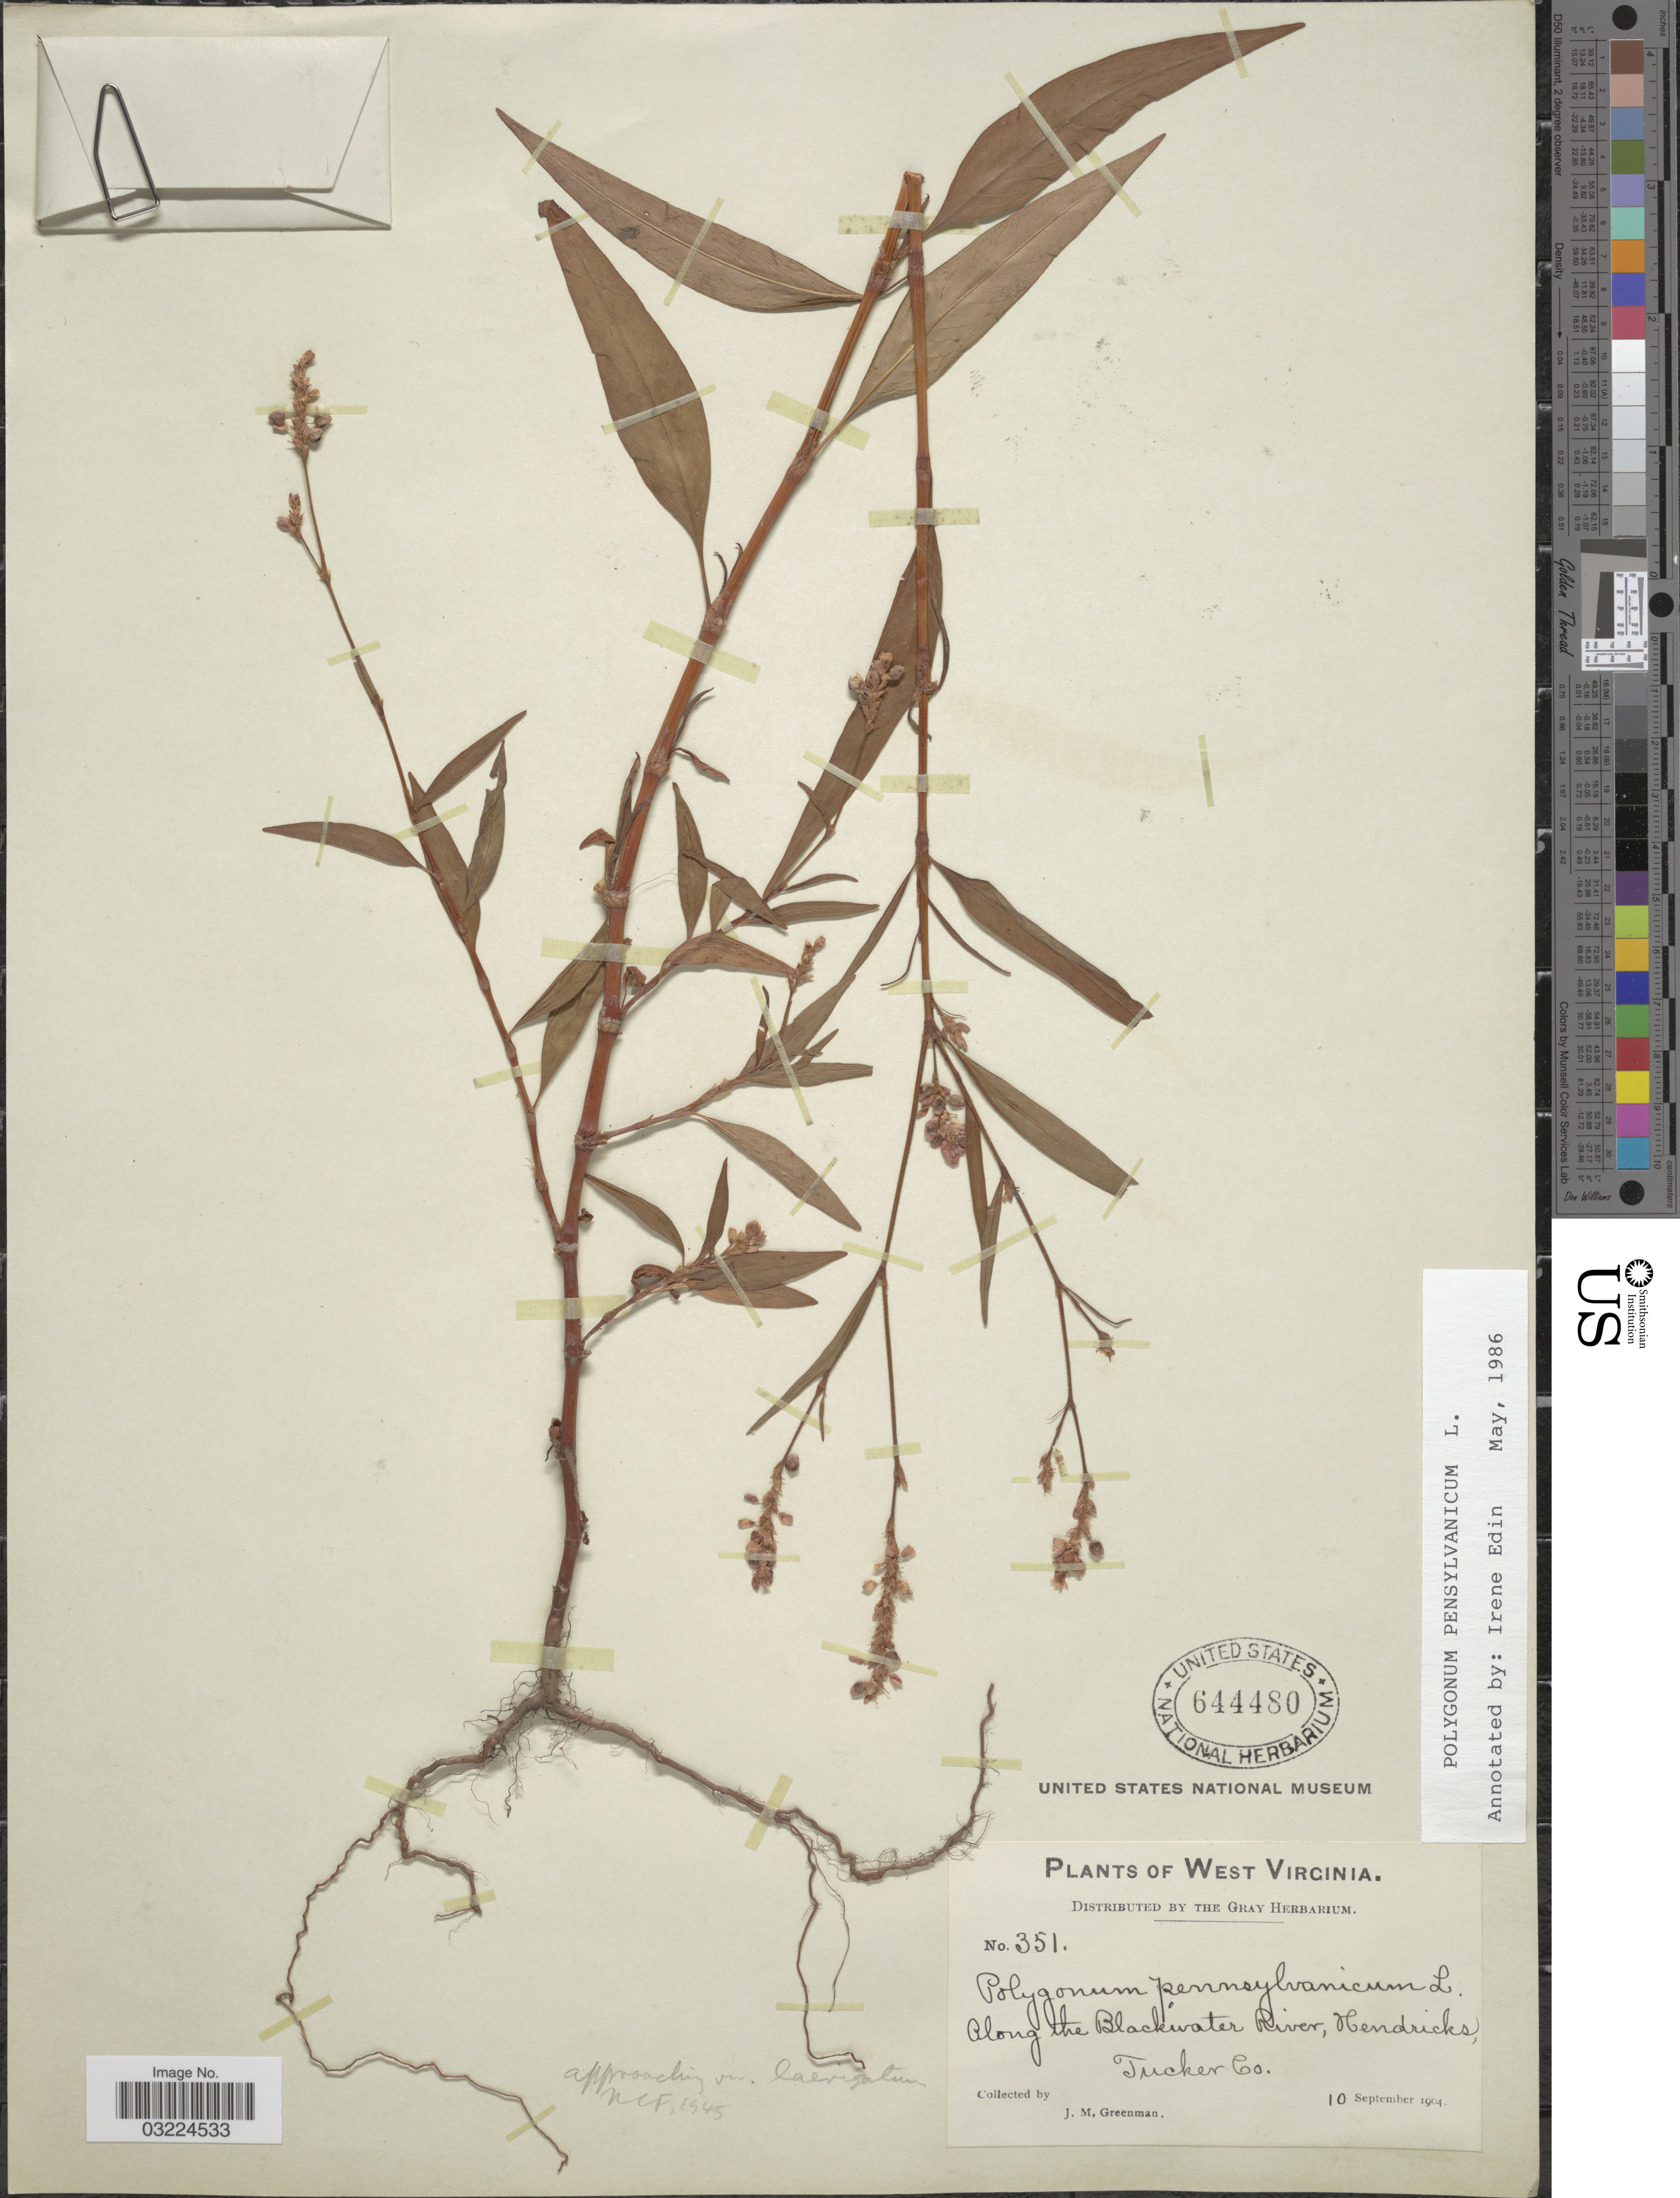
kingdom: Plantae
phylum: Tracheophyta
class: Magnoliopsida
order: Caryophyllales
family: Polygonaceae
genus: Persicaria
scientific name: Persicaria pensylvanica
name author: (L.) M. Gómez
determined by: Atha, D. E.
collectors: J. M. Greenman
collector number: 351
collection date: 1904-09-10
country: United States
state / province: West Virginia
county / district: Tucker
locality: Along the Blackwater River, Hendricks, Tucker Co.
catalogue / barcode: US 644480